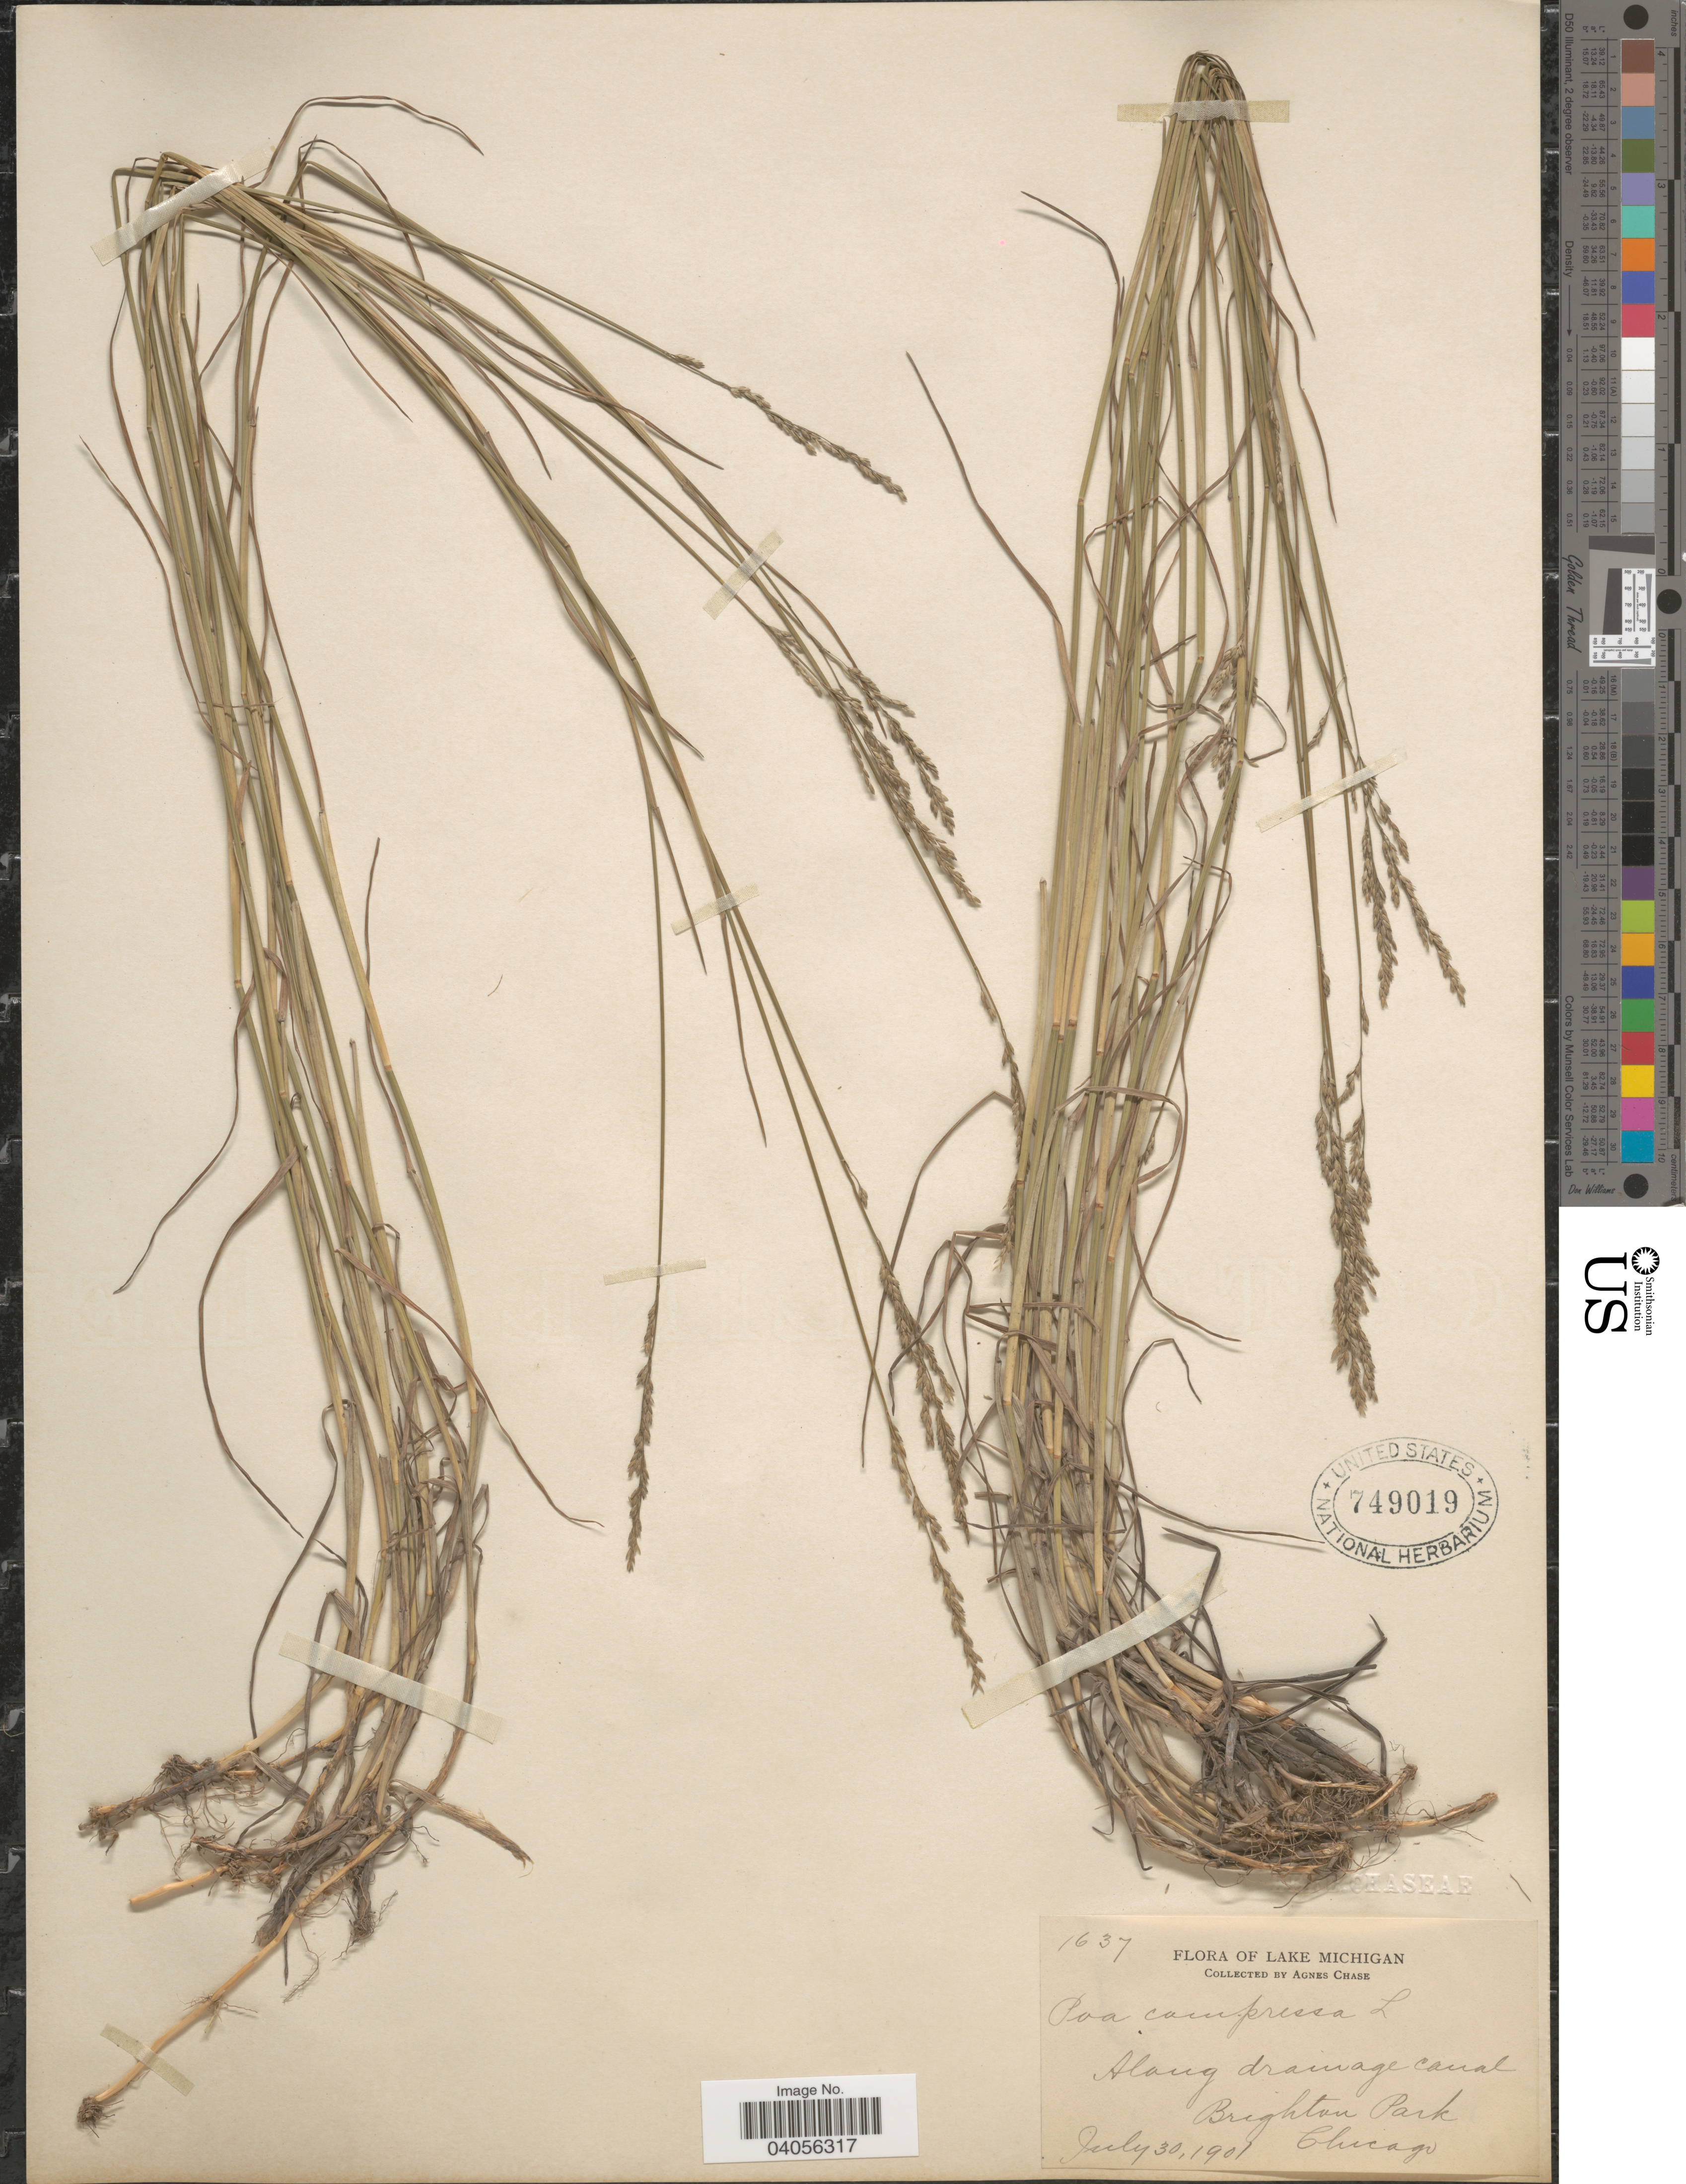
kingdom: Plantae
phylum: Tracheophyta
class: Liliopsida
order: Poales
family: Poaceae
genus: Poa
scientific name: Poa compressa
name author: L.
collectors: A. Chase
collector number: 1637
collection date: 1901-07-30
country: United States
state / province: Michigan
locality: Lake Michigan. Brighton Park.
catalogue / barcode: US 749019